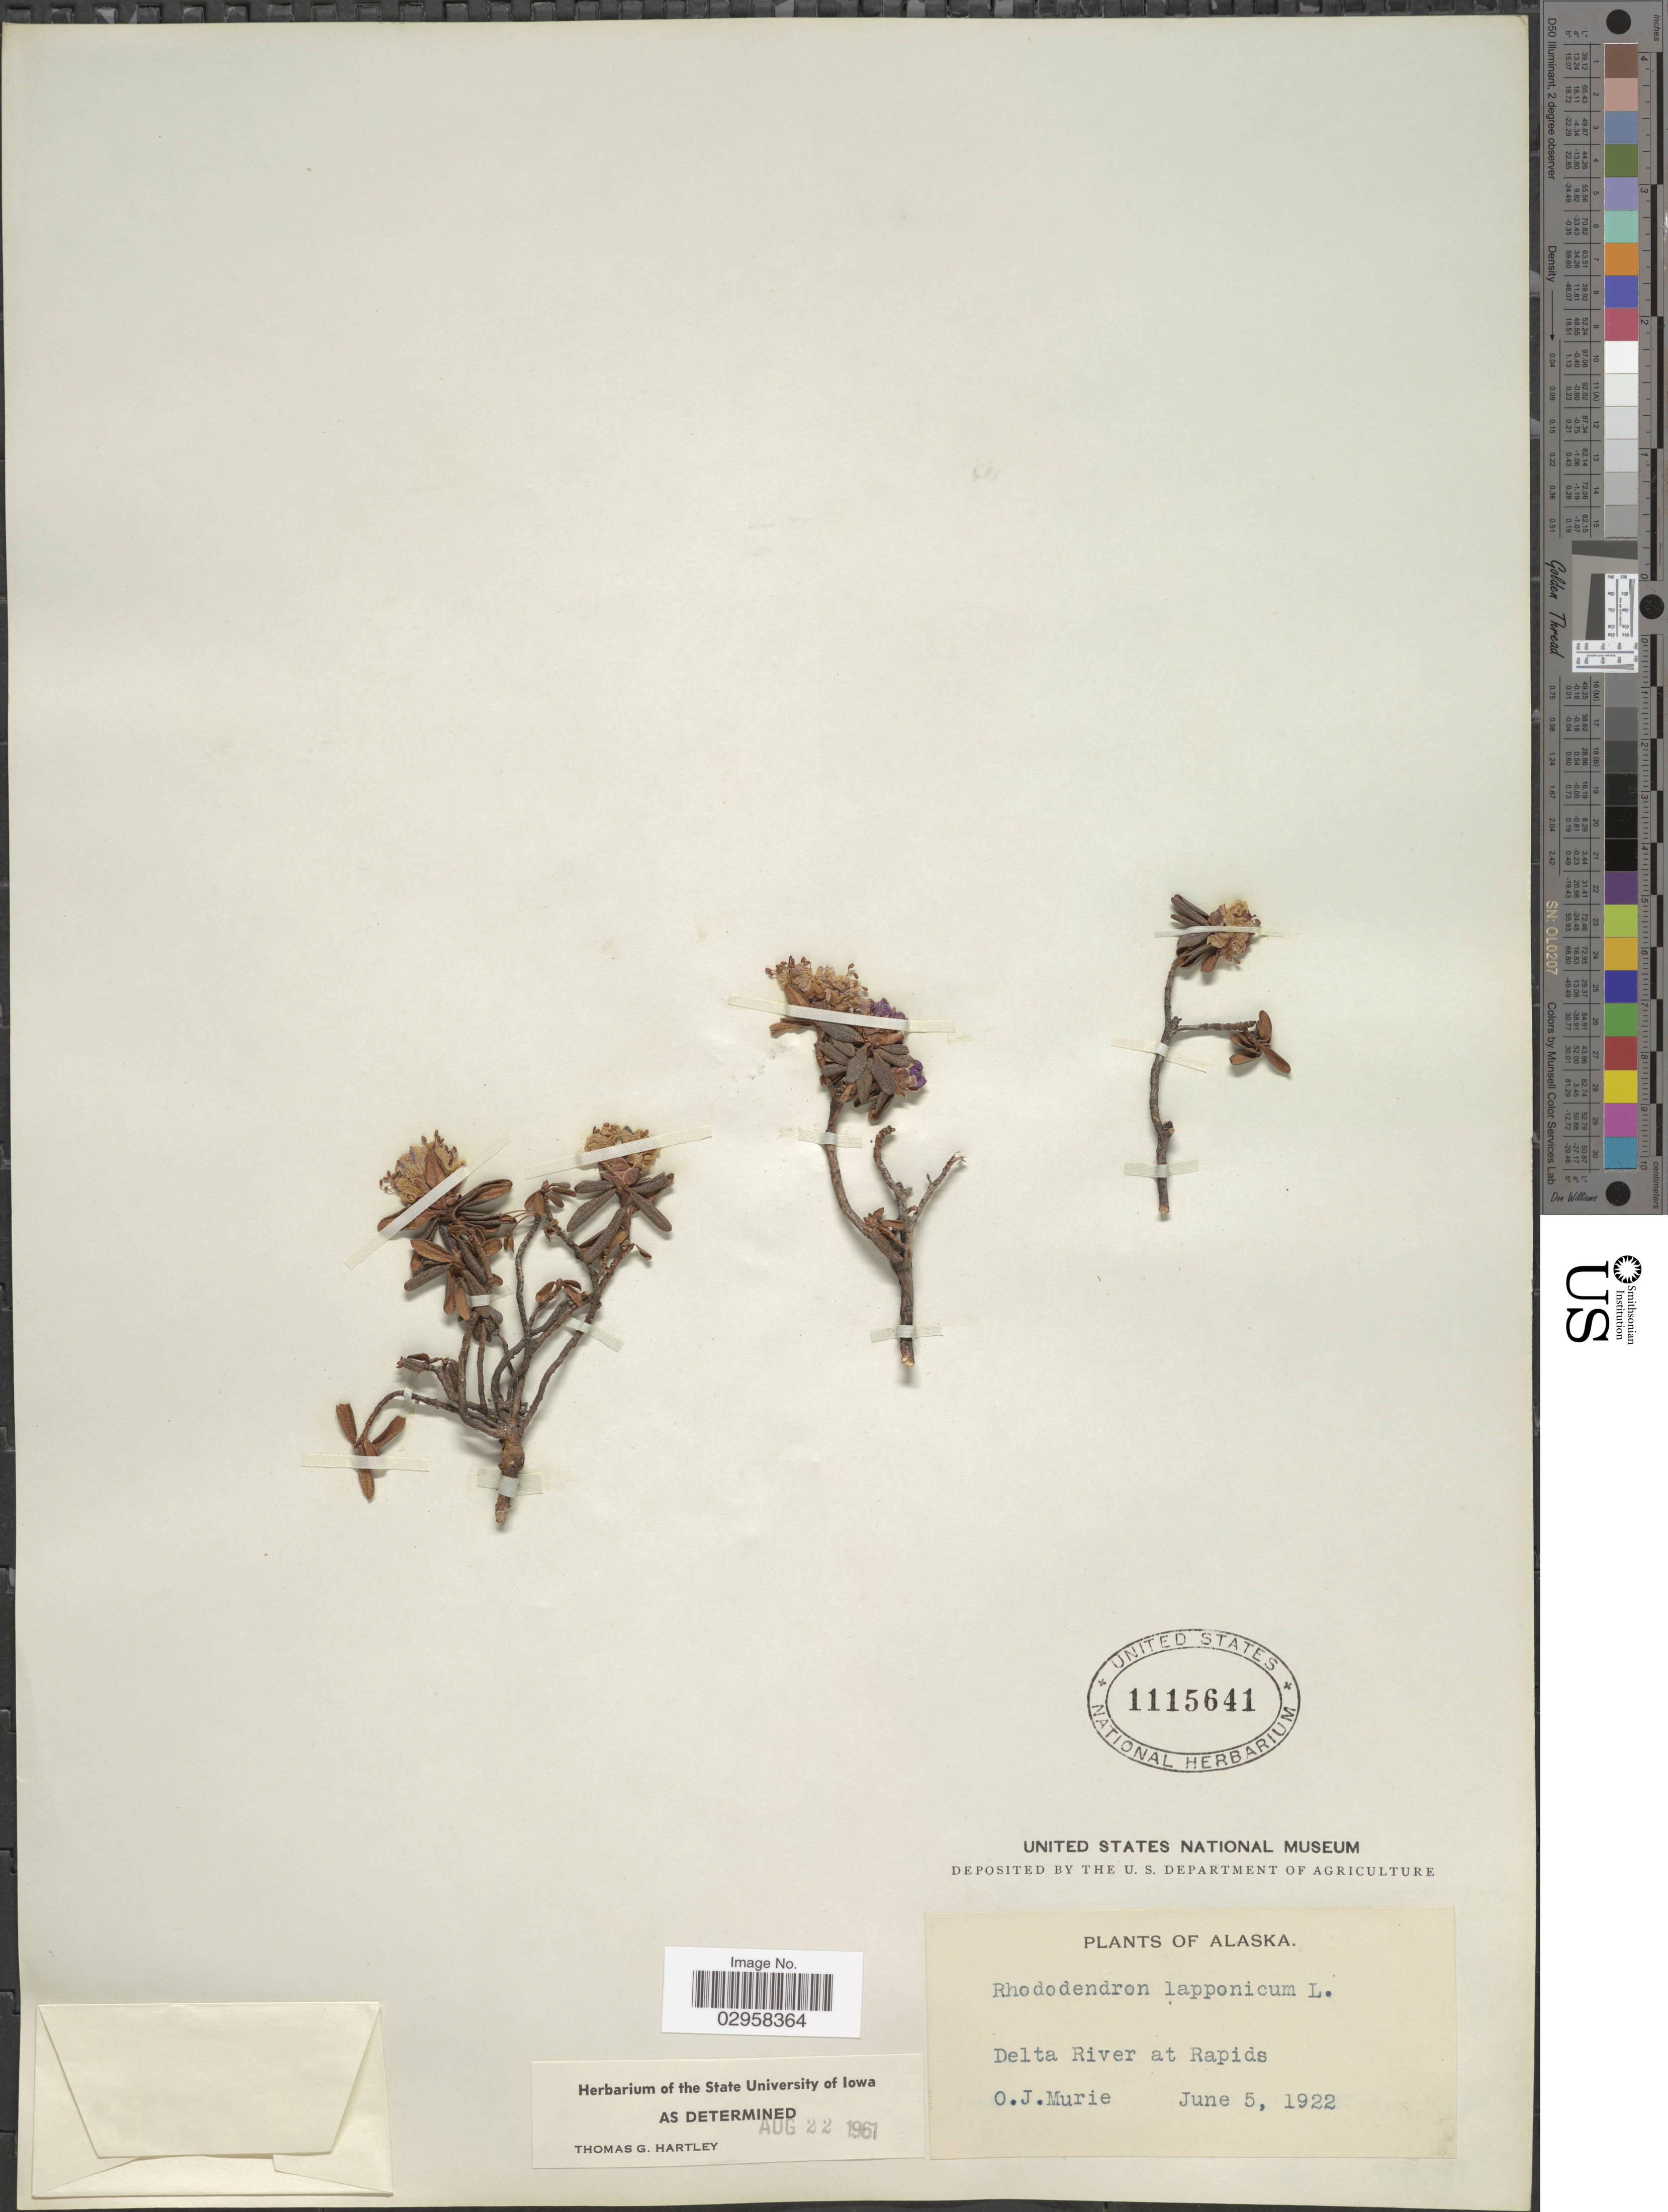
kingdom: Plantae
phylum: Tracheophyta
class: Magnoliopsida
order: Ericales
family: Ericaceae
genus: Rhododendron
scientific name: Rhododendron lapponicum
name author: (L.) Wahlenb.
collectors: O. Murie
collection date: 1922-06-05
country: United States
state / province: Alaska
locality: Delta River at Rapids.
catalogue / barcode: US 1115641